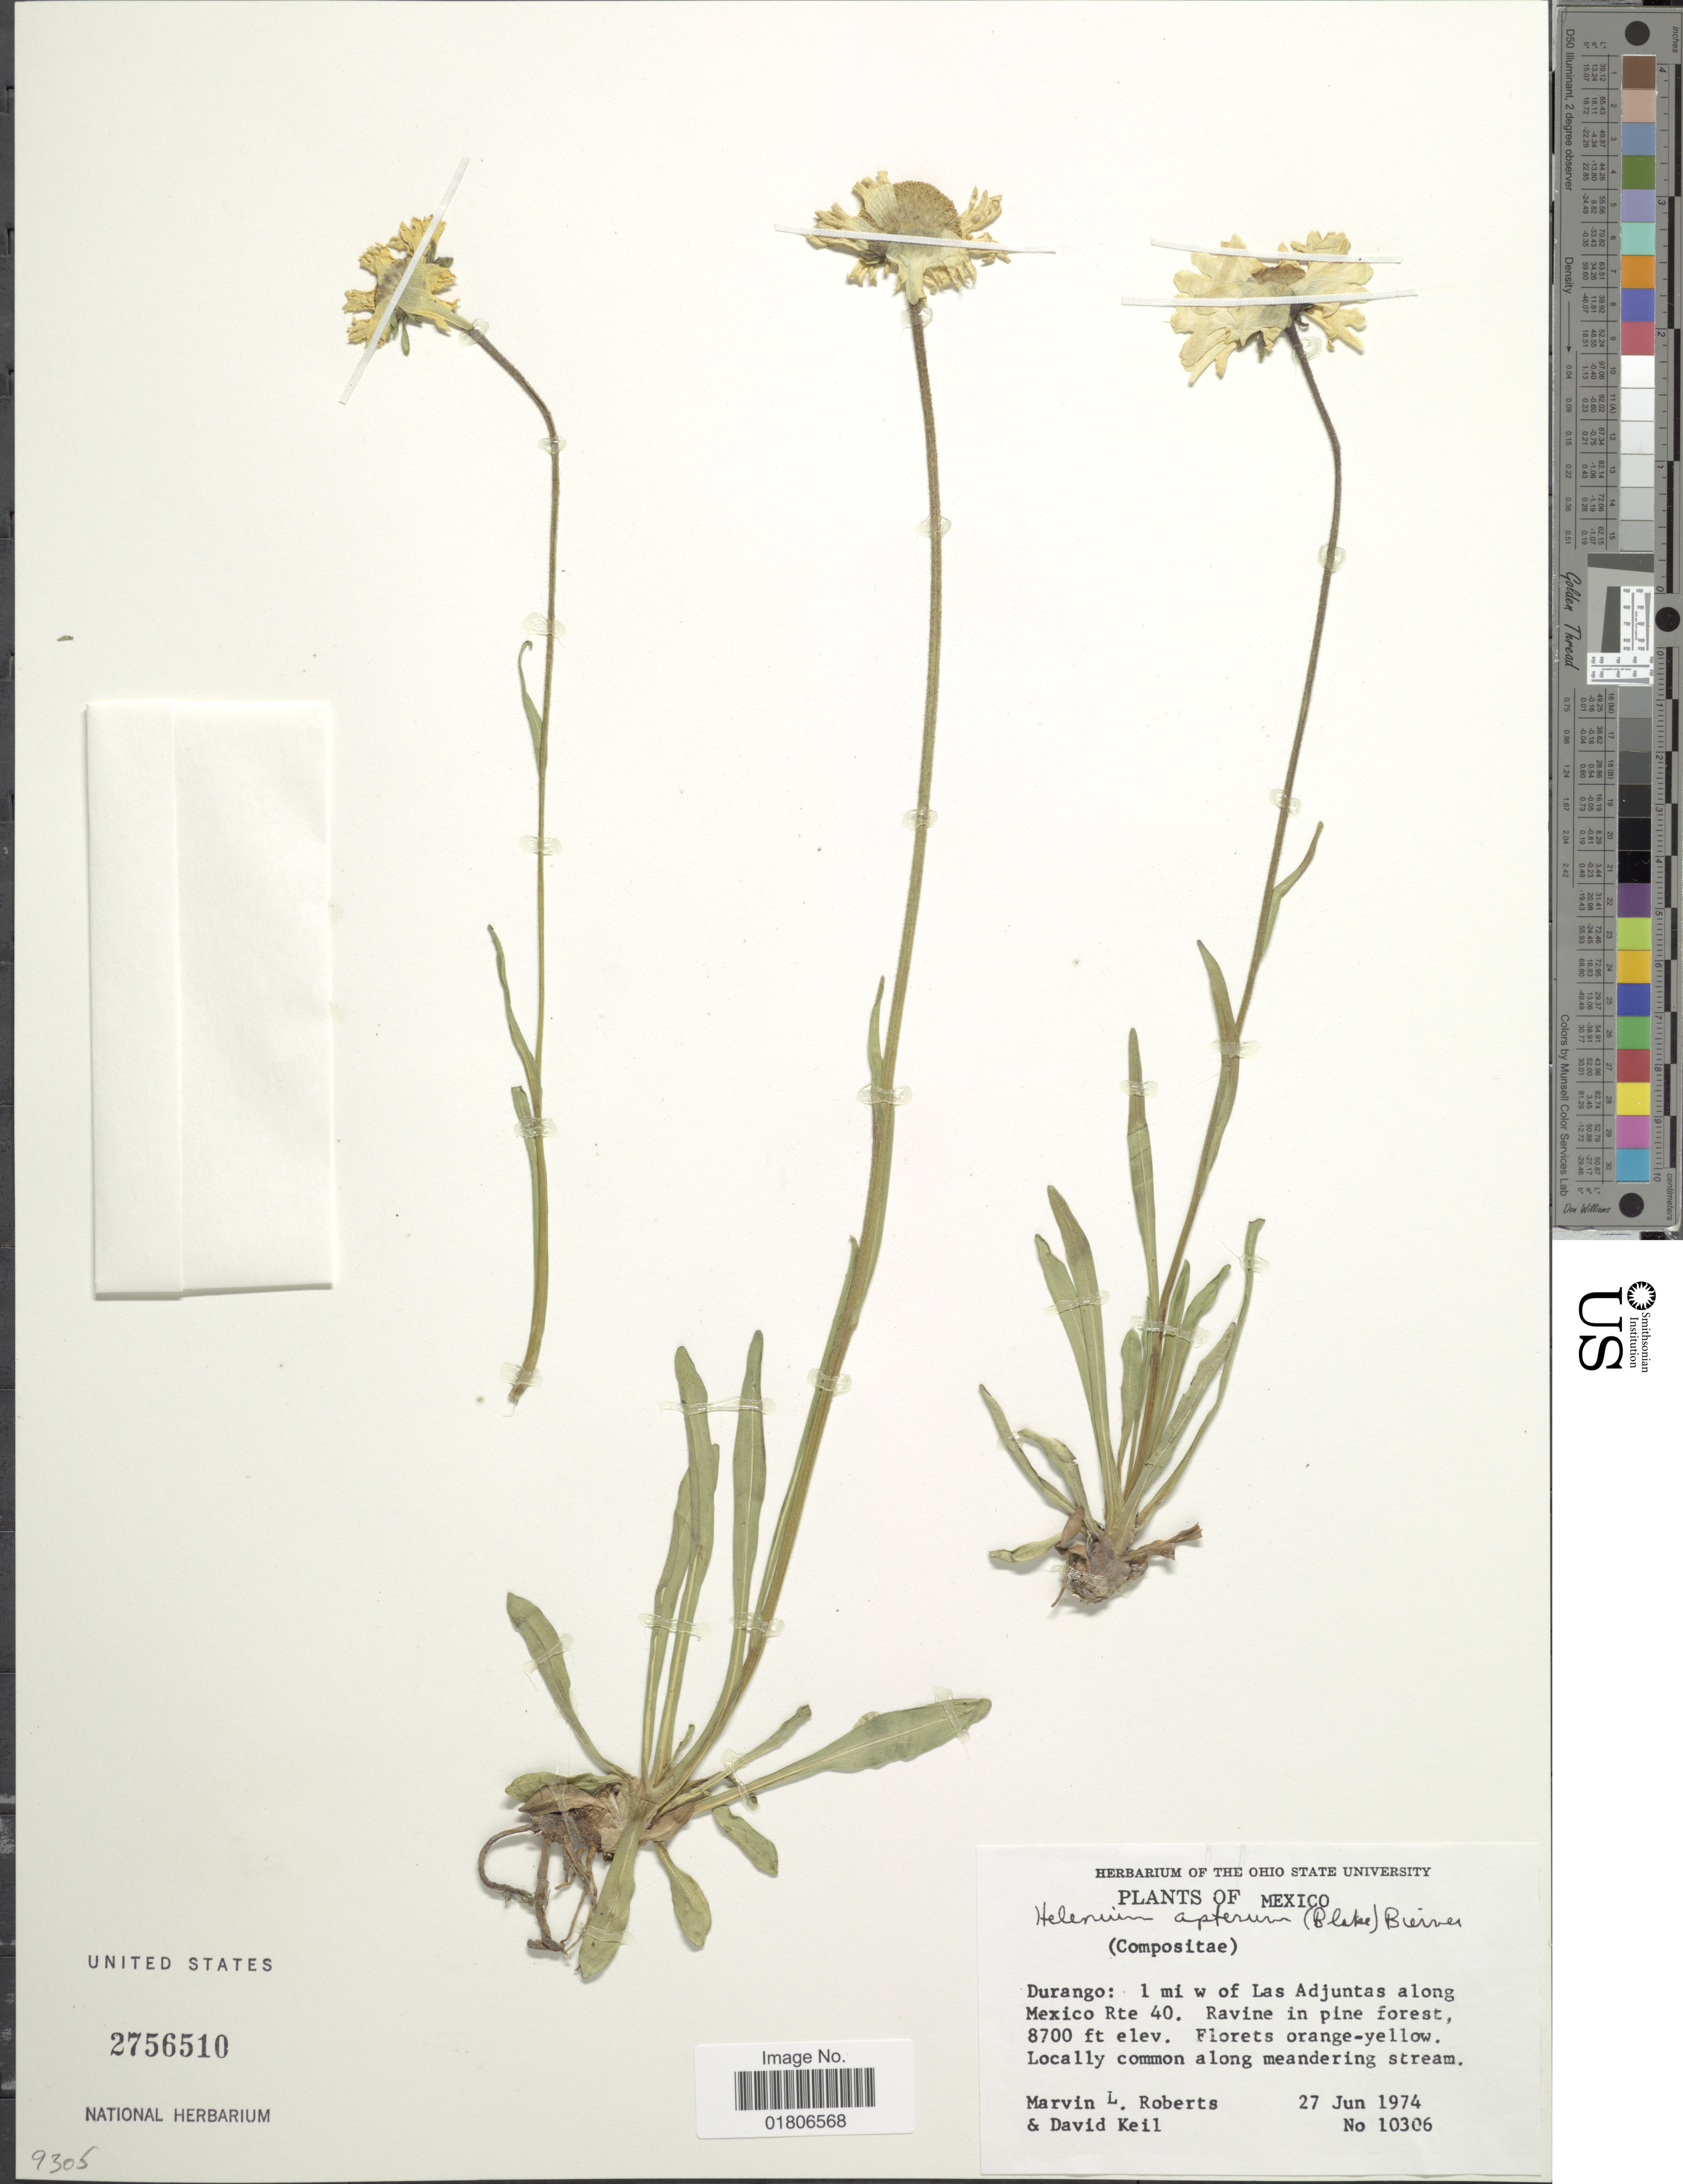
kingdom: Plantae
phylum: Tracheophyta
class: Magnoliopsida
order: Asterales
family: Asteraceae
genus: Helenium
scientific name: Helenium apterum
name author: (S.F. Blake) Bierner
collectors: M. Roberts & D. J. Keil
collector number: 10306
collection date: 1974-06-27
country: Mexico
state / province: Durango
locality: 1 mi w of Las Adjuntas along Mexico Rte 40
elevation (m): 2652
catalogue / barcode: US 2756510